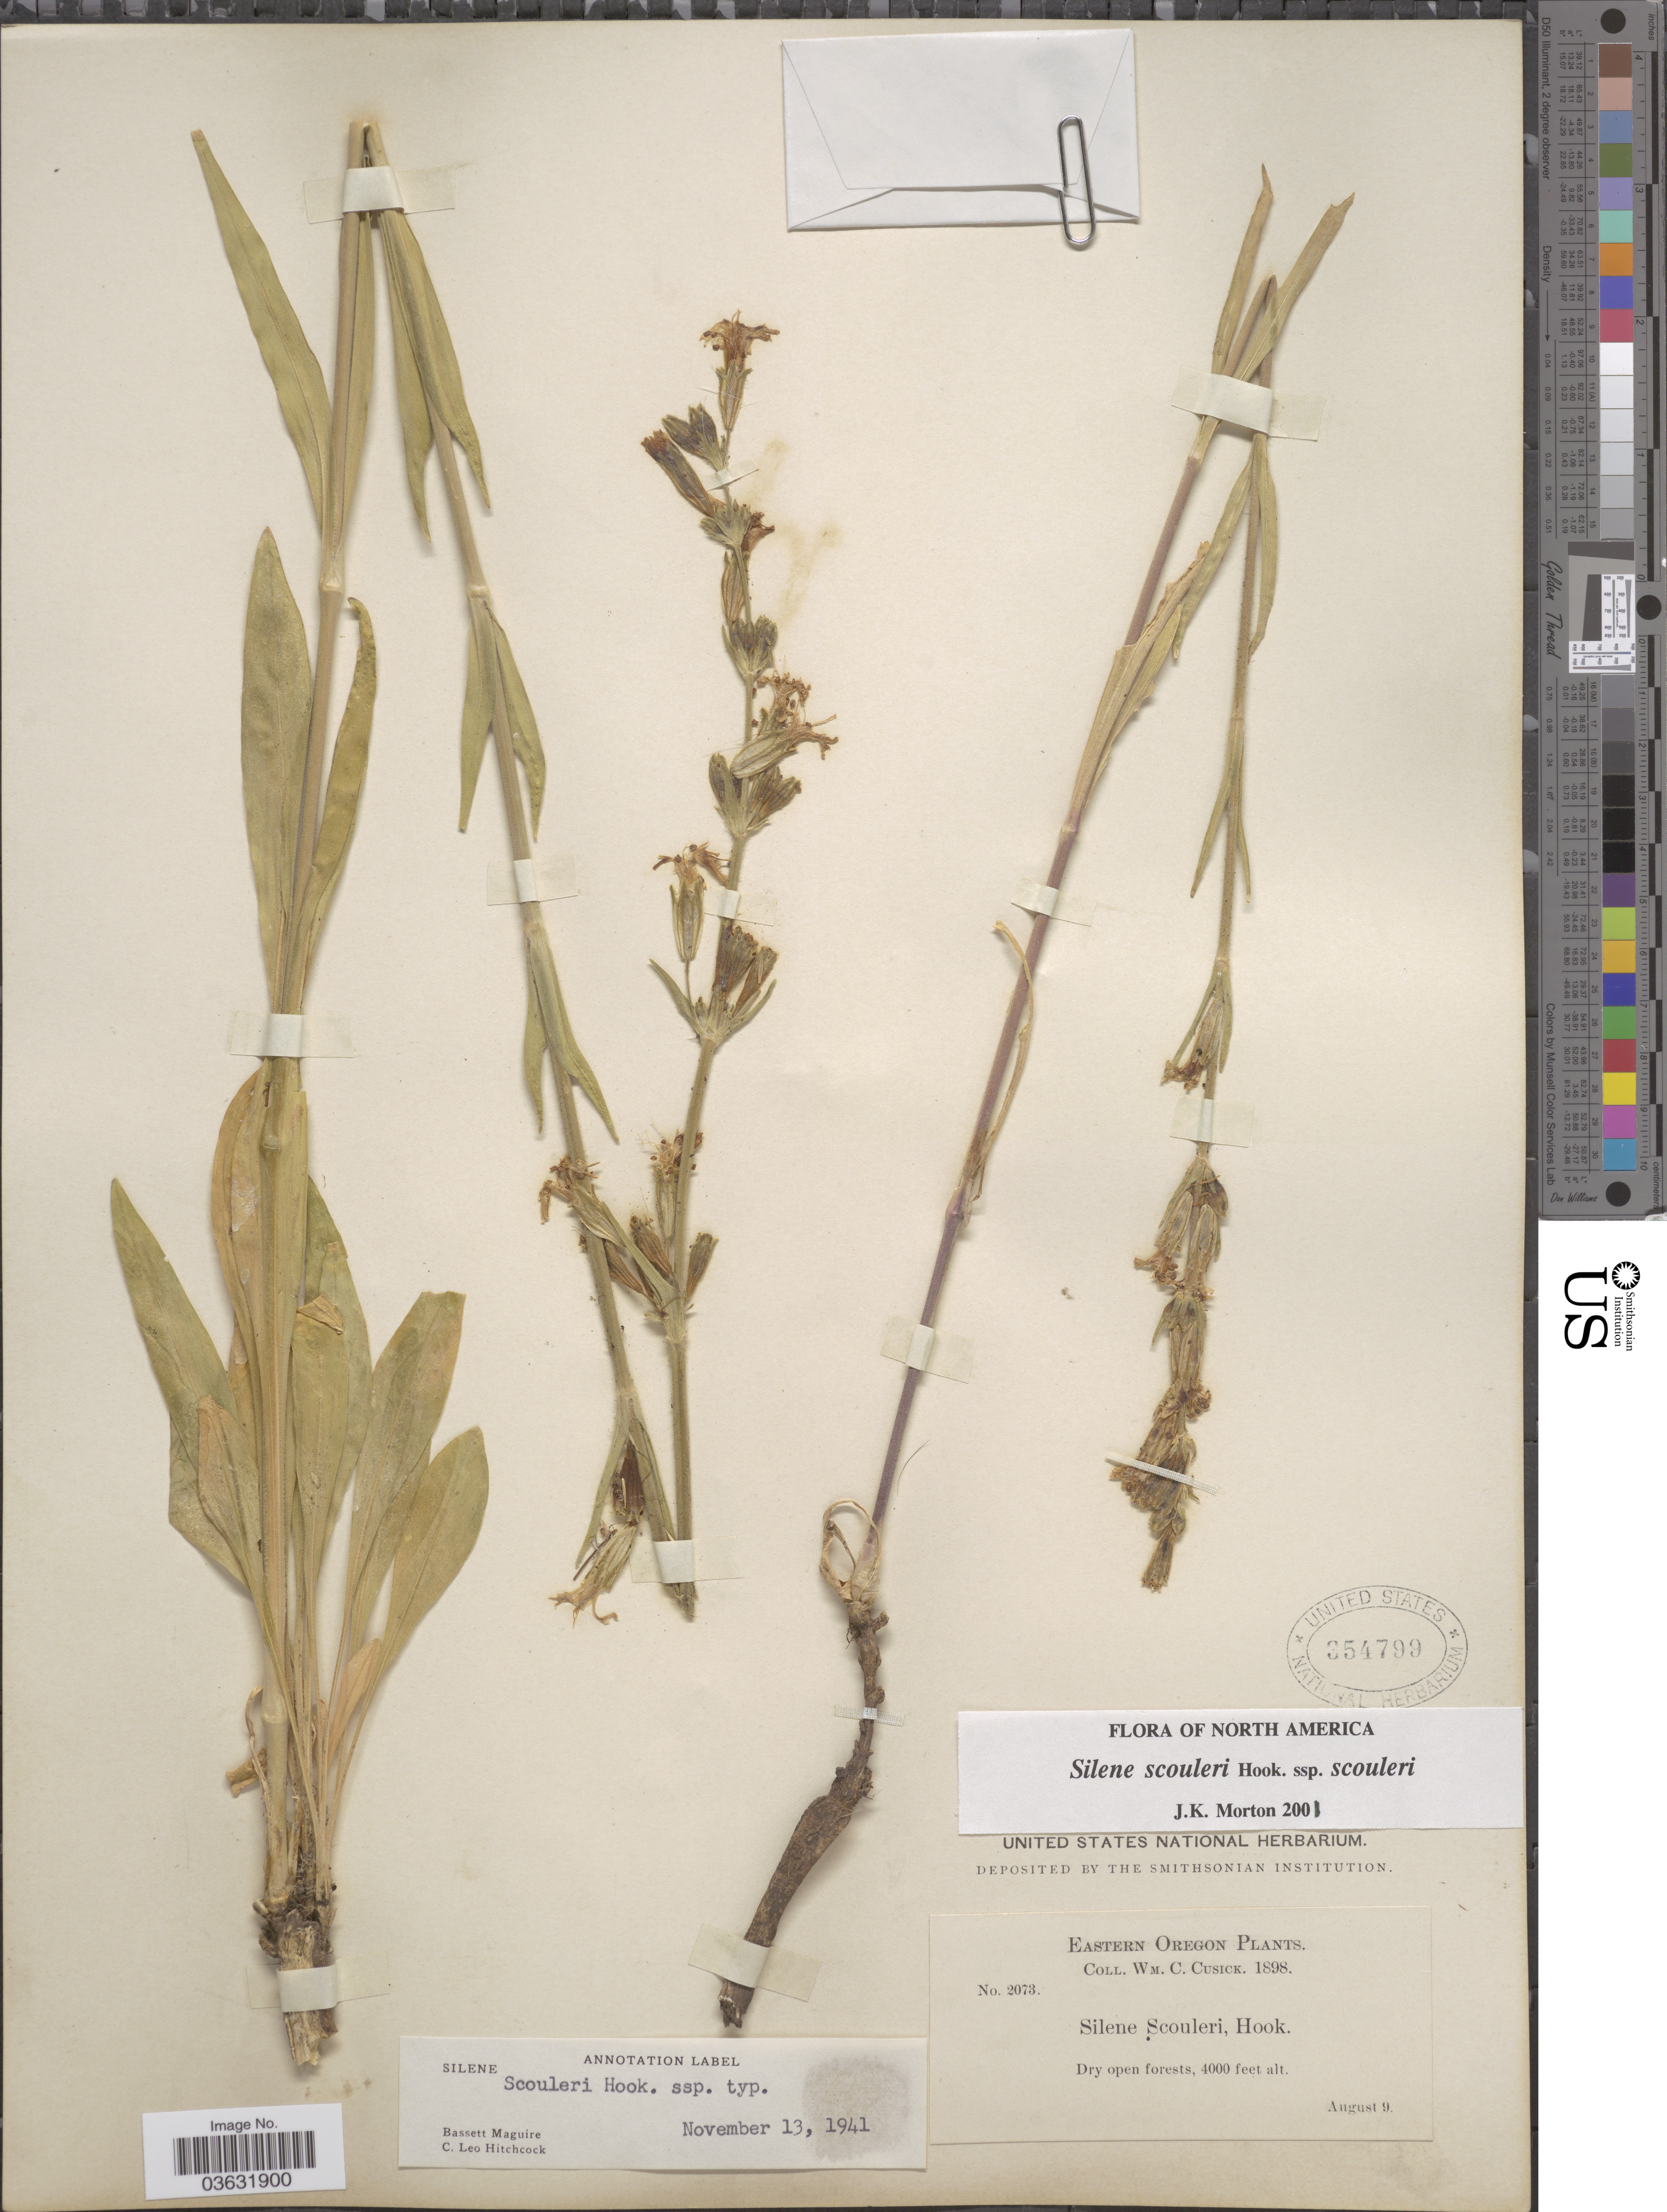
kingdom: Plantae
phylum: Tracheophyta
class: Magnoliopsida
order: Caryophyllales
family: Caryophyllaceae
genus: Silene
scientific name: Silene scouleri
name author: Hook.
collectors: W. C. Cusick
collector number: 2073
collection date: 1898-08-09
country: United States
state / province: Oregon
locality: Eastern Oregon.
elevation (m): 1219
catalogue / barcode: US 354799